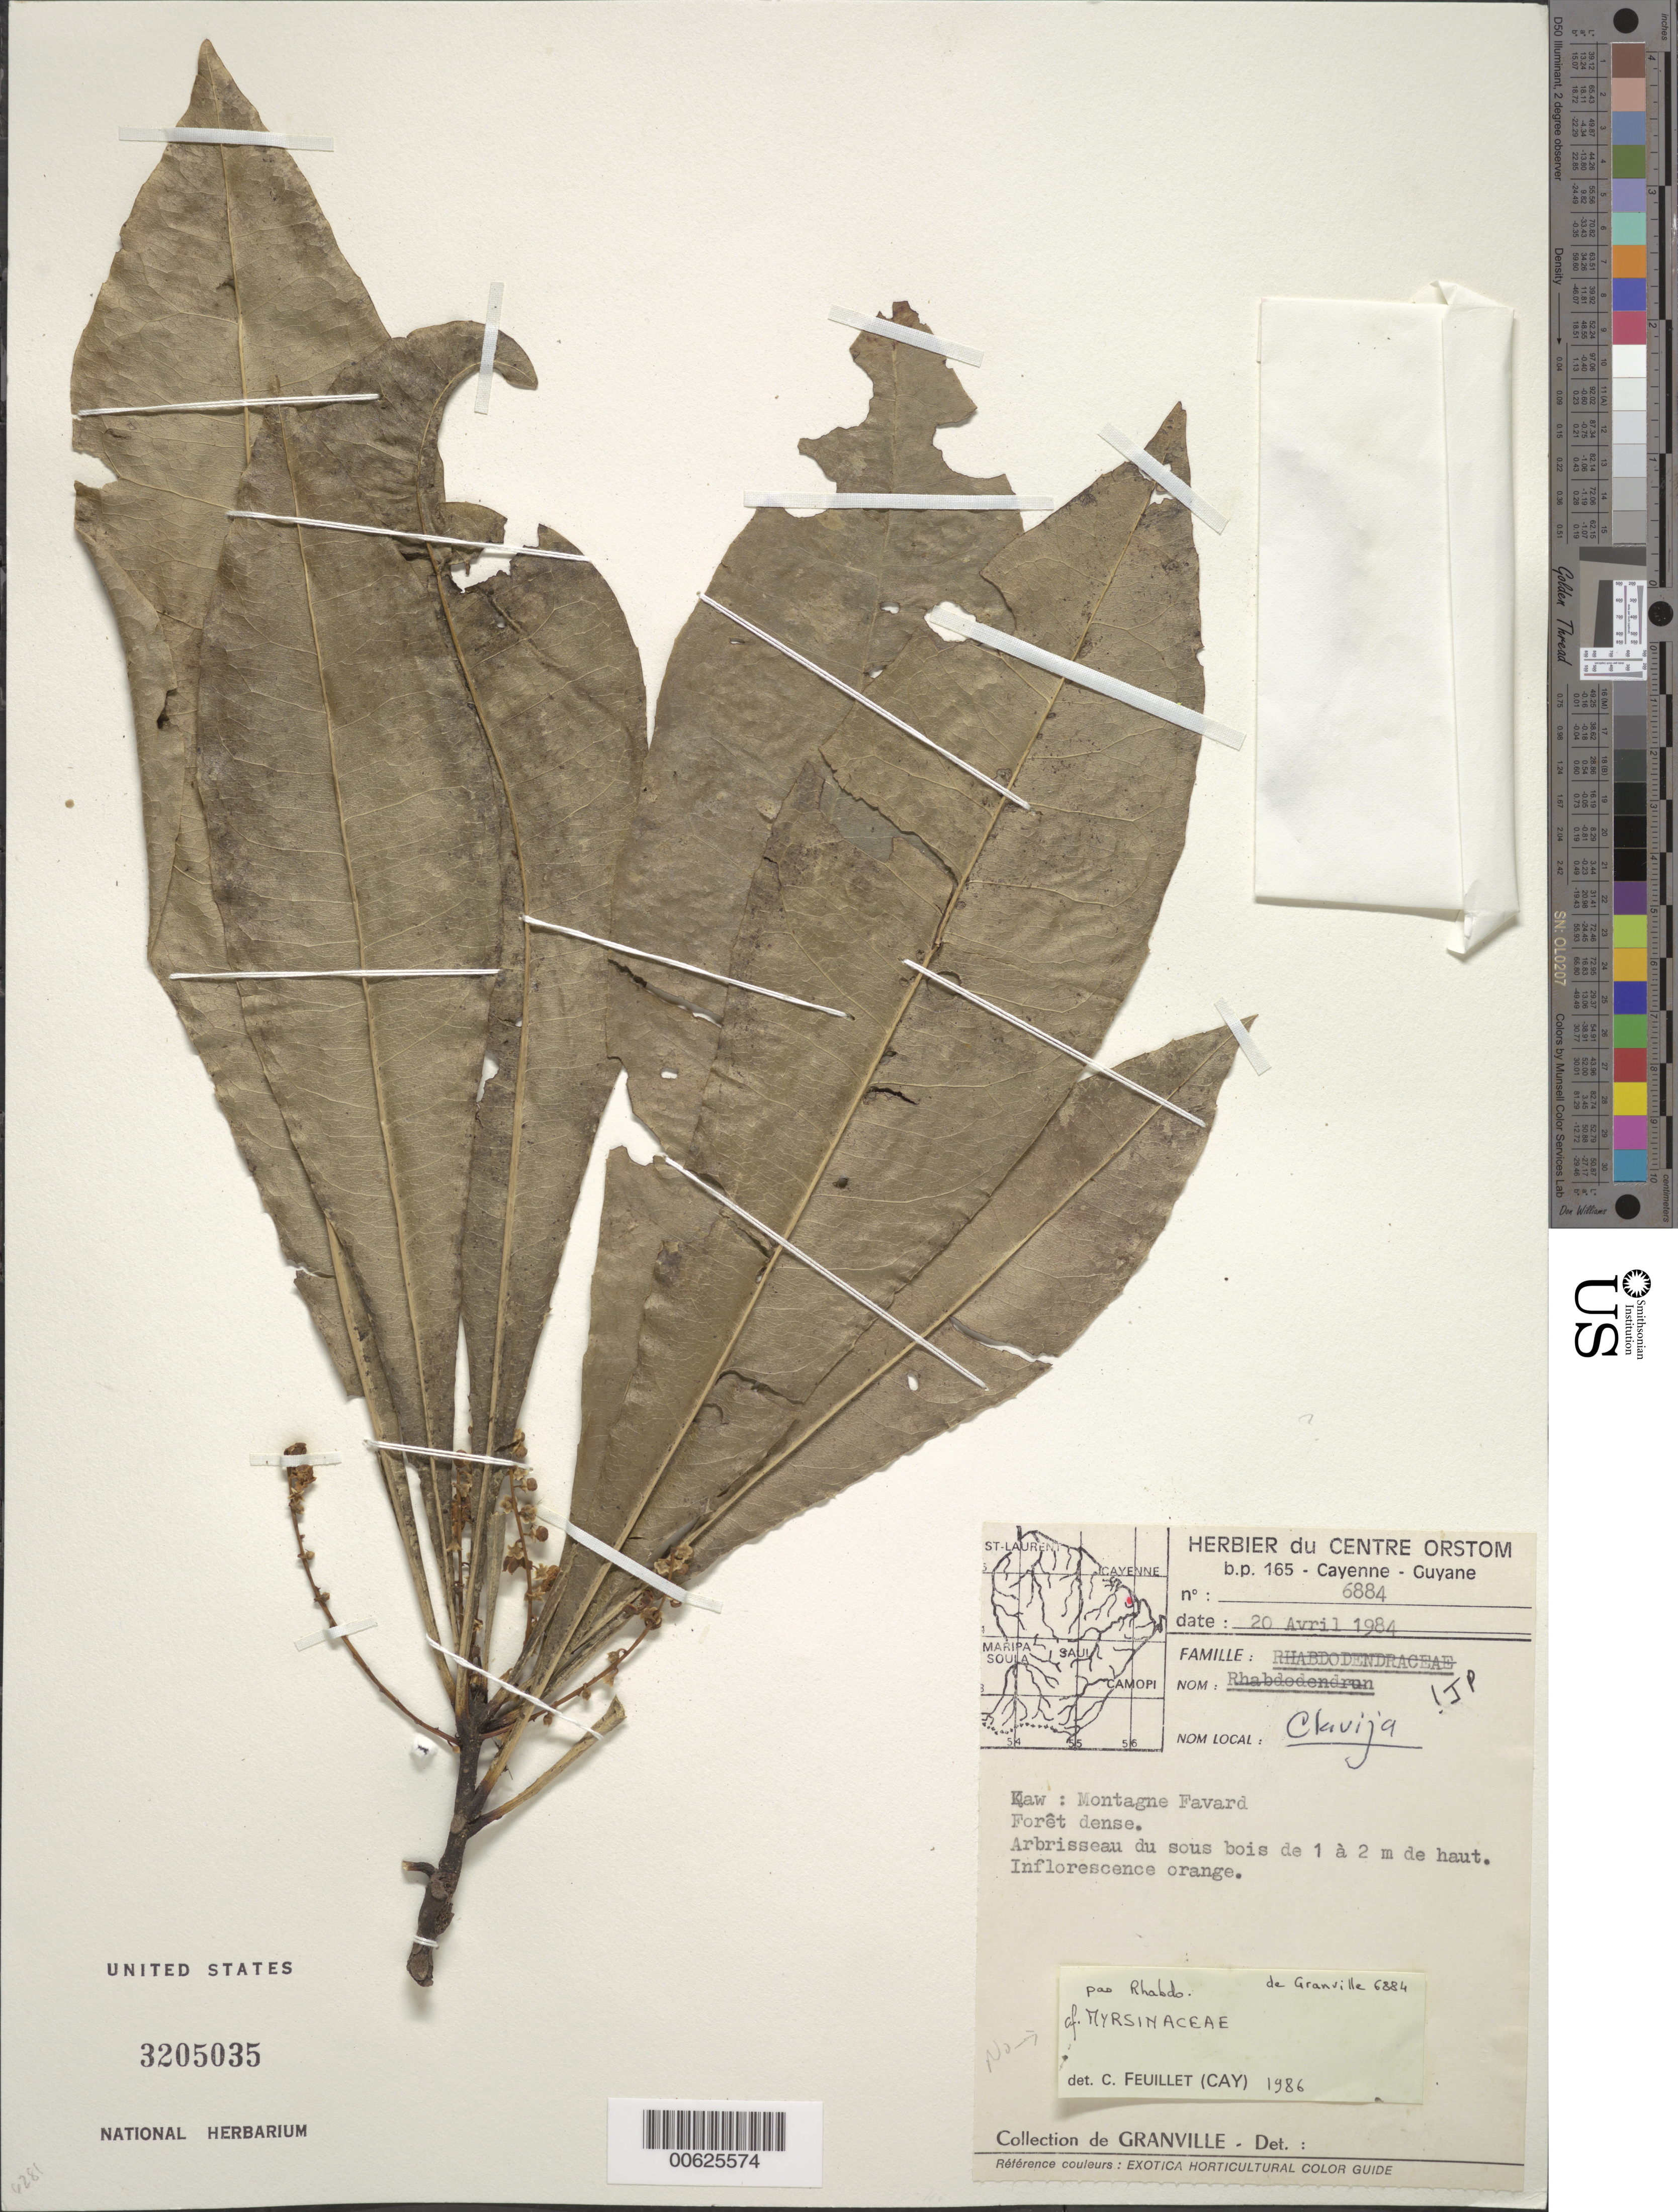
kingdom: Plantae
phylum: Tracheophyta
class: Magnoliopsida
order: Ericales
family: Primulaceae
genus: Clavija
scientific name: Clavija sp.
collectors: J.-J. de Granville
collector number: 6884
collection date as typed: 20-Apr-84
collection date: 1984-04-20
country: French Guiana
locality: Montagne Favard, Montagne de Kaw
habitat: Arbrisseau du sous bois de 1-2 m de haut; inflor orange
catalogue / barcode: US 3205035